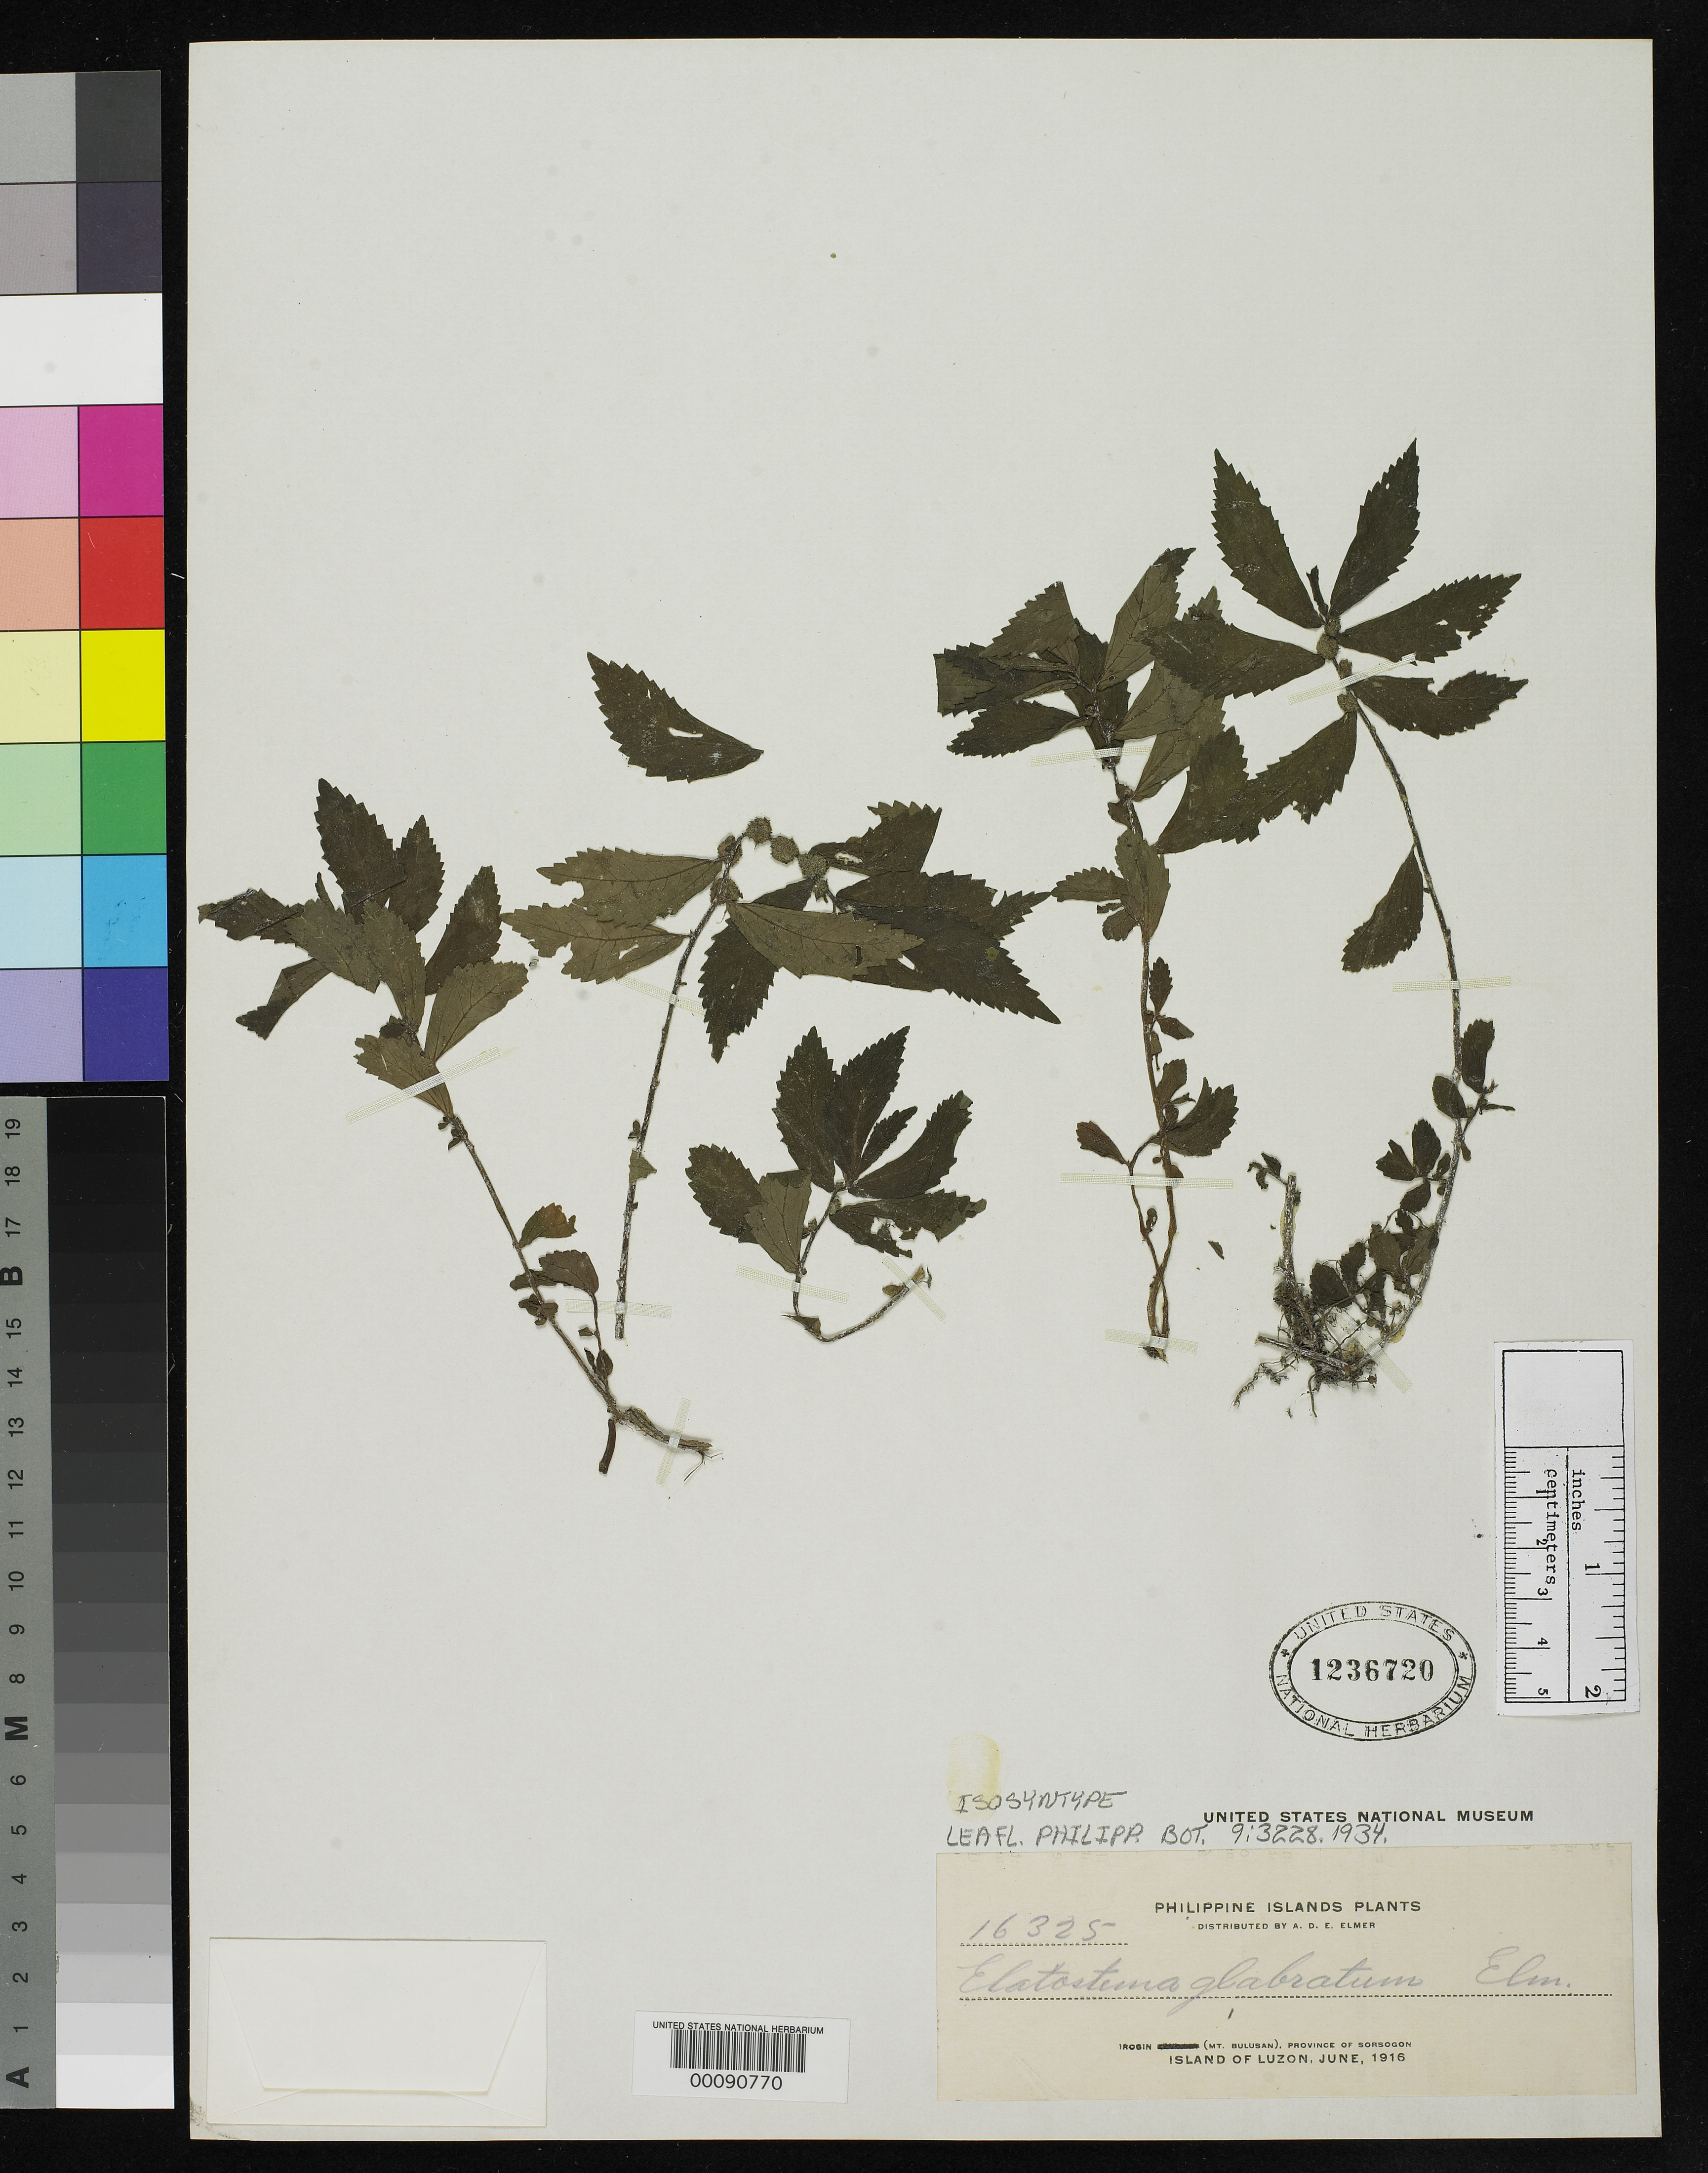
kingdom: Plantae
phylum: Tracheophyta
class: Magnoliopsida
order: Rosales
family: Urticaceae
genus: Elatostema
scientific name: Elatostema glabratum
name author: Elmer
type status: Isosyntype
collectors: A. D. E. Elmer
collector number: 16325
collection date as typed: Jun 1916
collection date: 1916-06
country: Philippines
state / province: Bicol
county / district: Sorsogon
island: Luzon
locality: Irosin (Mt. Bulusan).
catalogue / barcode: US 1236720